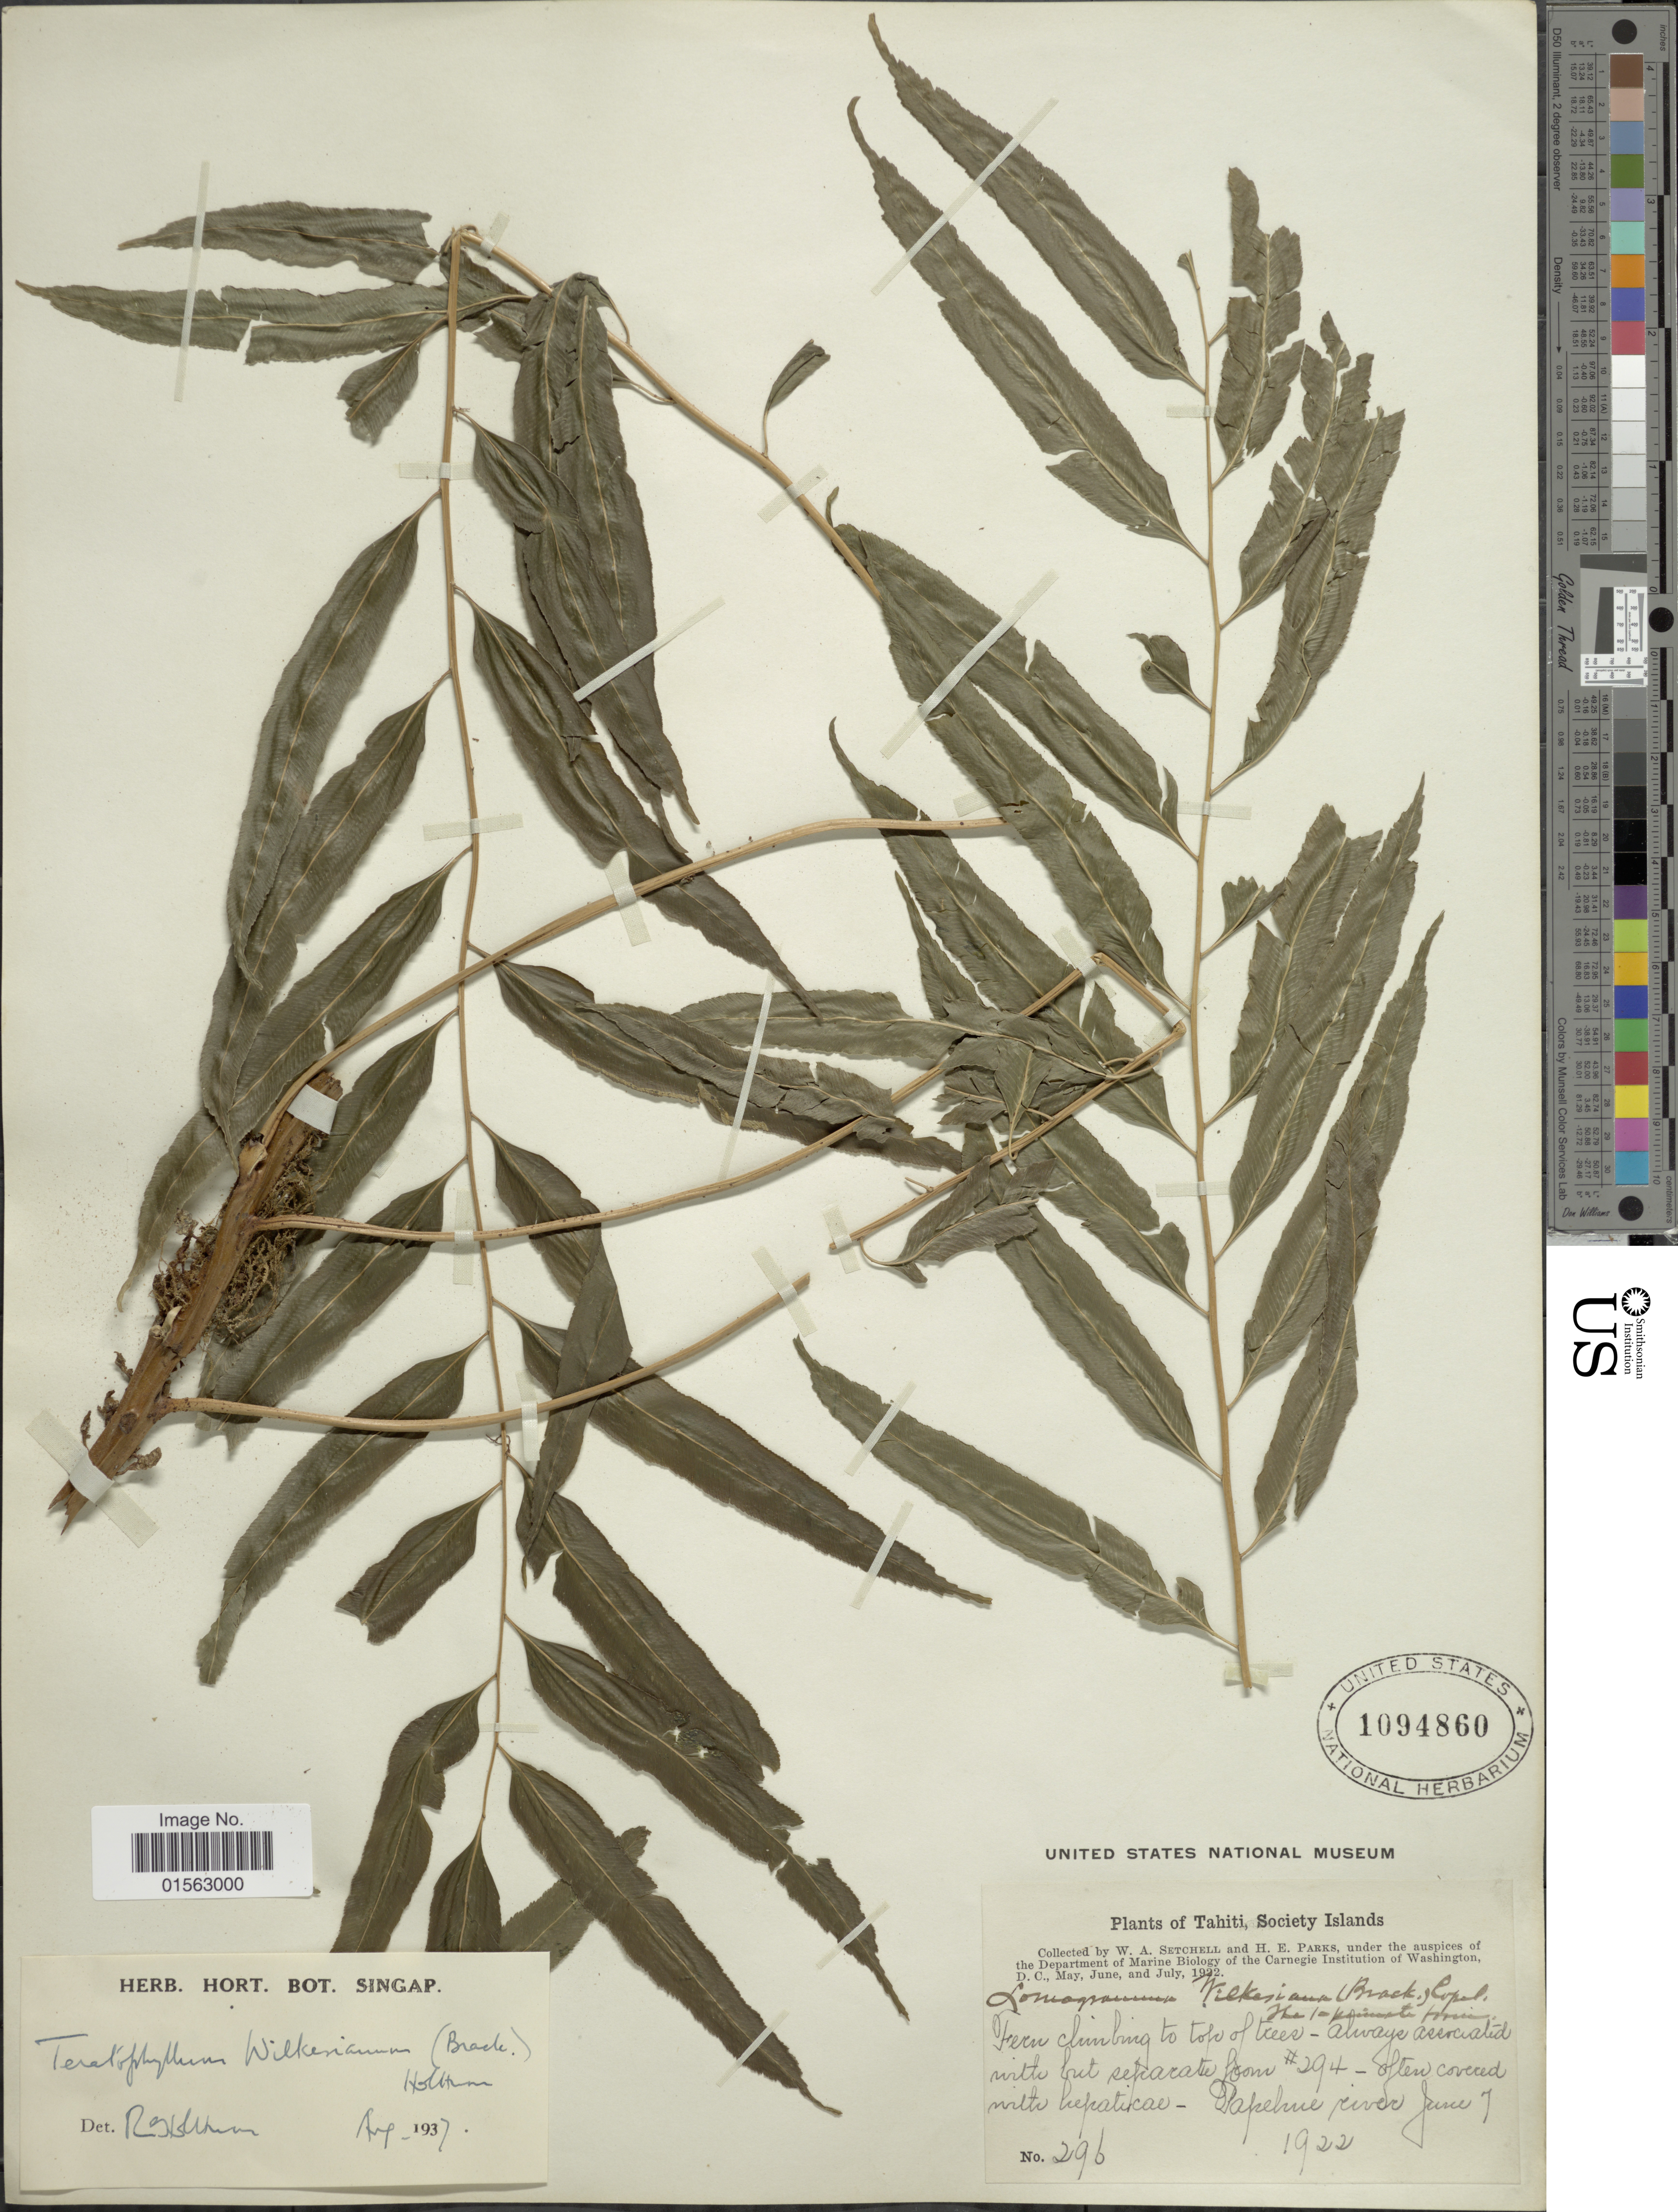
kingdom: Plantae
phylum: Tracheophyta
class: Polypodiopsida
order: Polypodiales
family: Dryopteridaceae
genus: Teratophyllum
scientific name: Teratophyllum wilkesianum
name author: (Brack.) Holttum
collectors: W. Setchell & H. E. Parks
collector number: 296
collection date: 1922-06-07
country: French Polynesia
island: Tahiti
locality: Tahiti, Society Islands, Papelue river [interpreted]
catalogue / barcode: US 1094860